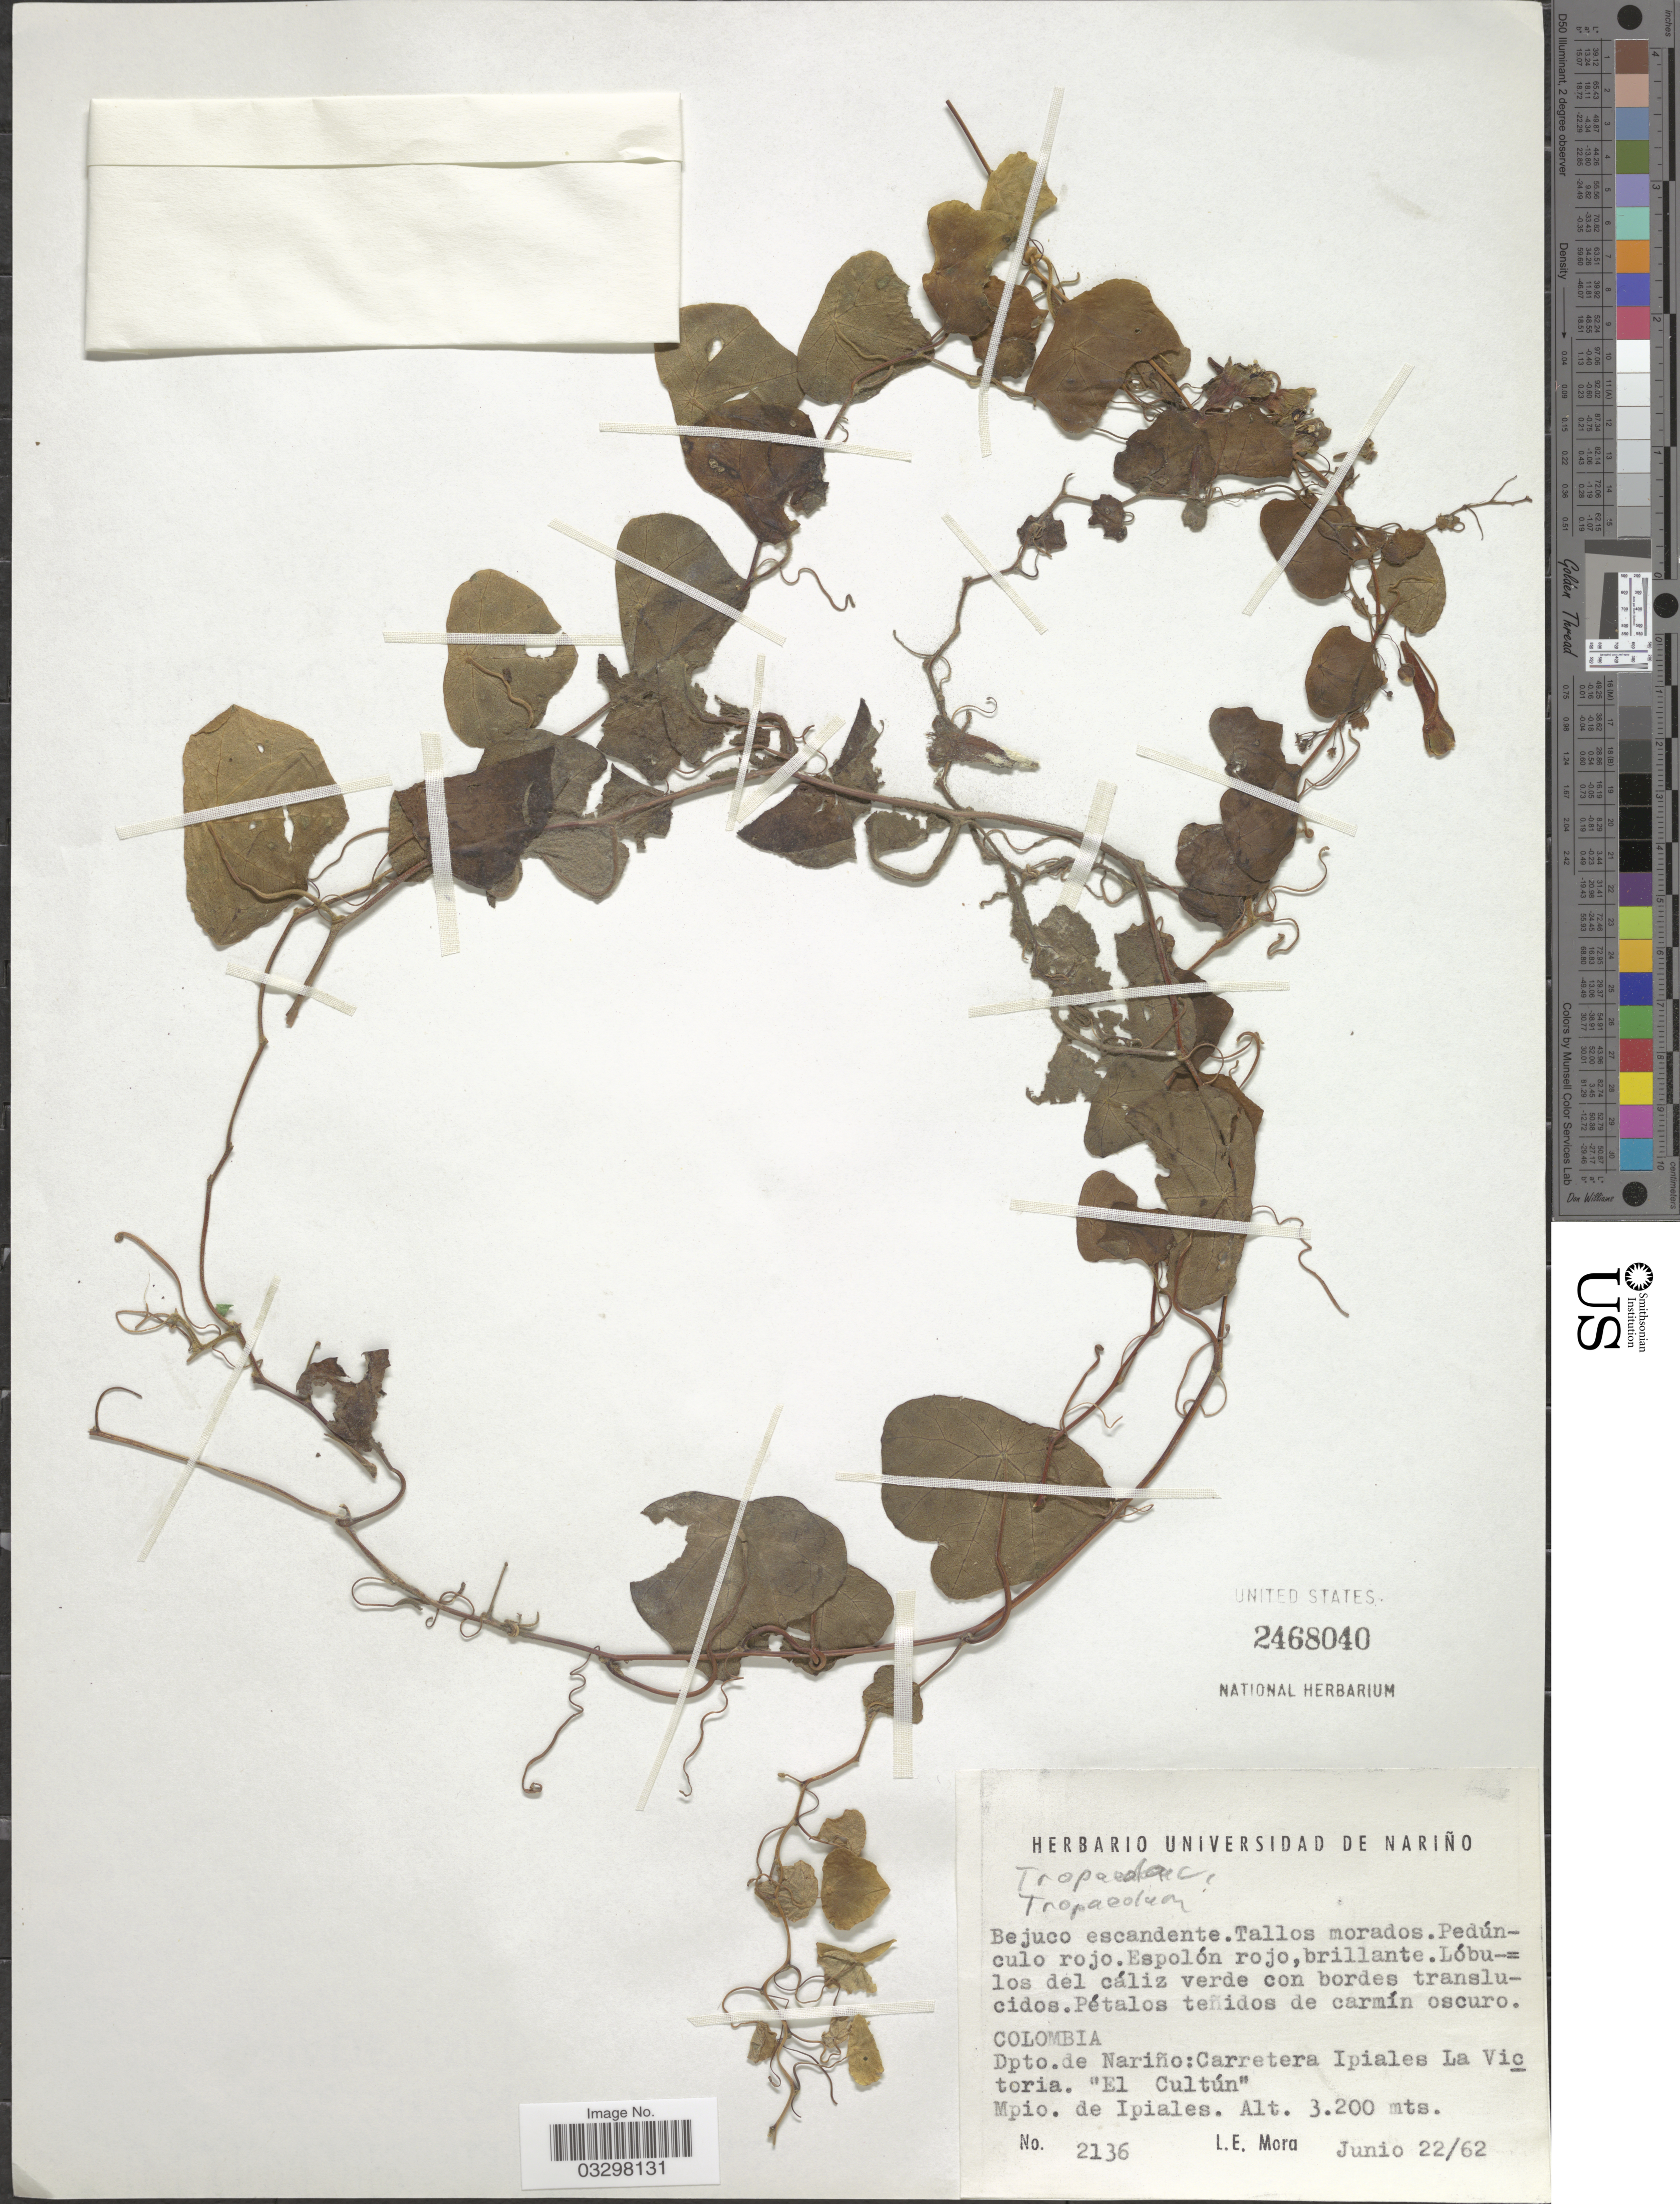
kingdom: Plantae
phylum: Tracheophyta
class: Magnoliopsida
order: Brassicales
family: Tropaeolaceae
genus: Tropaeolum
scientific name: Tropaeolum sp.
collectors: L. Mora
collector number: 2136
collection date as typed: Transcribed d/m/y: 22/6/62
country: Colombia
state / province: Nariño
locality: Dpto. de Nariño: Carretera Ipiales La Victoria. "El Cultún". Mpio. de Ipiales.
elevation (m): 3200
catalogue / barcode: US 2468040